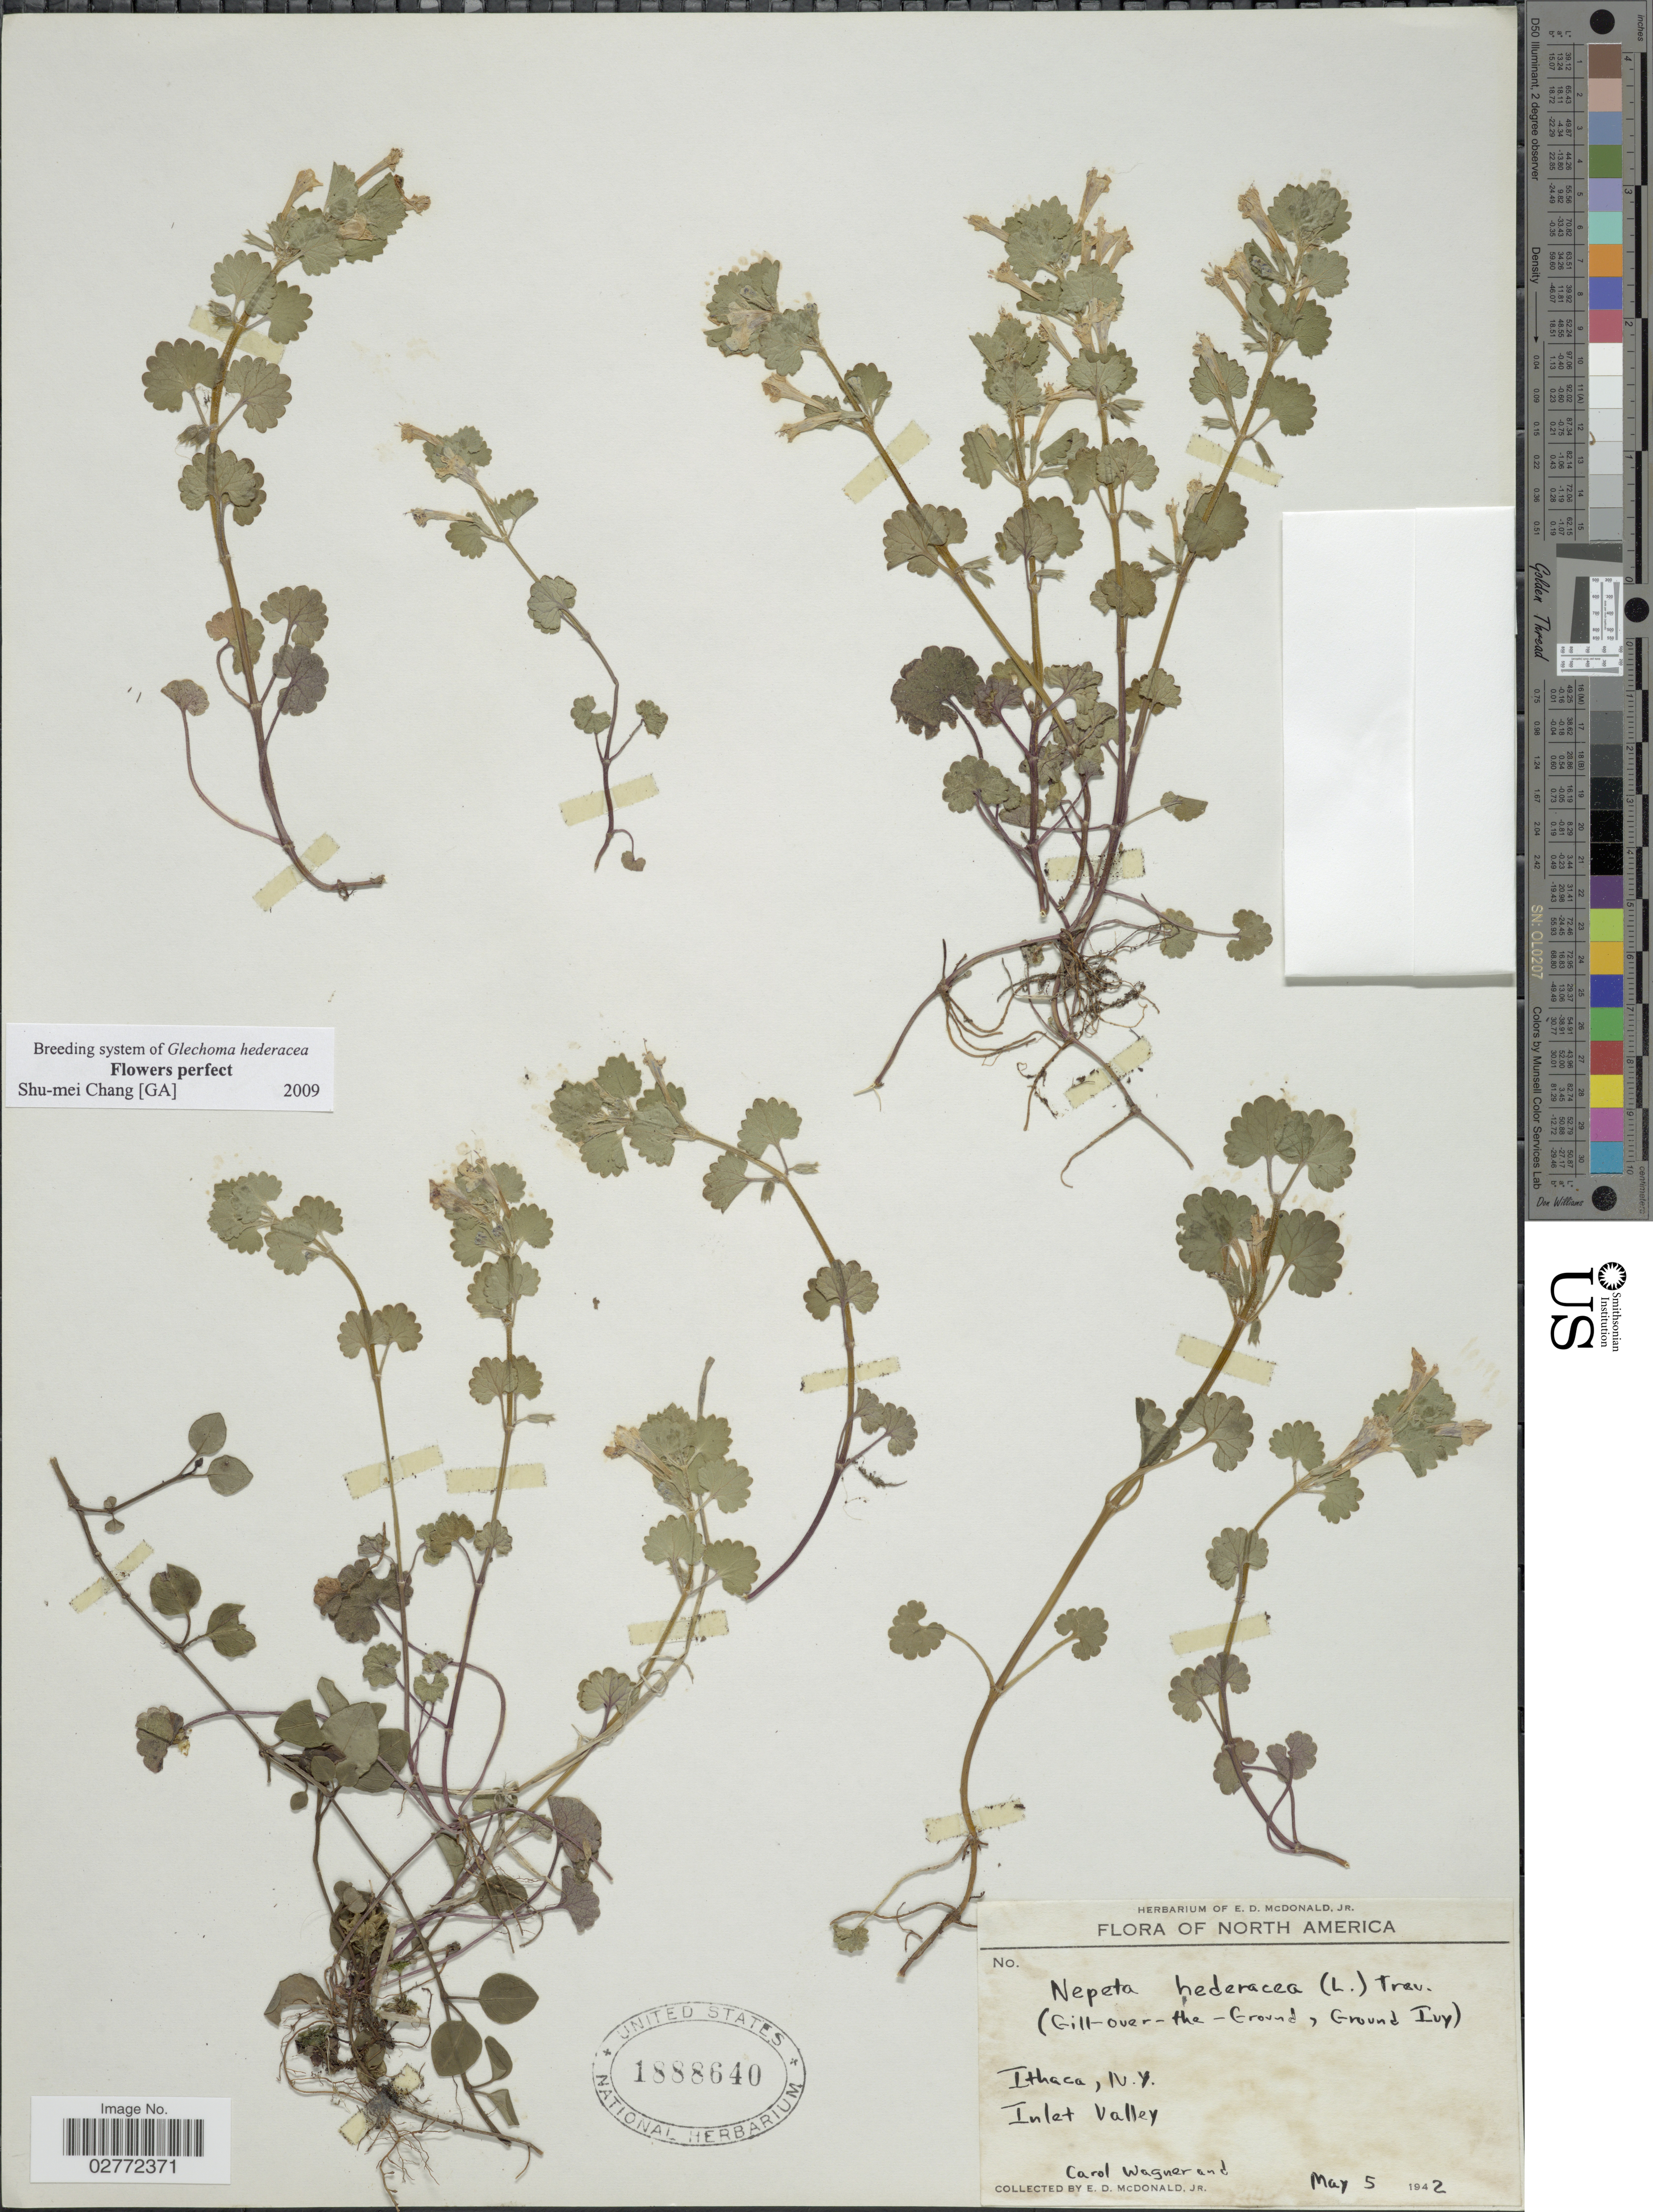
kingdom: Plantae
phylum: Tracheophyta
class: Magnoliopsida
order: Lamiales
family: Lamiaceae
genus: Glechoma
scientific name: Glechoma hederacea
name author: L.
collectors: E. D. McDonald Jr. & C. Wagnerand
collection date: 1942-05-05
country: United States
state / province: New York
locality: North America. Ithaca, Inlet Valley.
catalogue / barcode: US 1888640